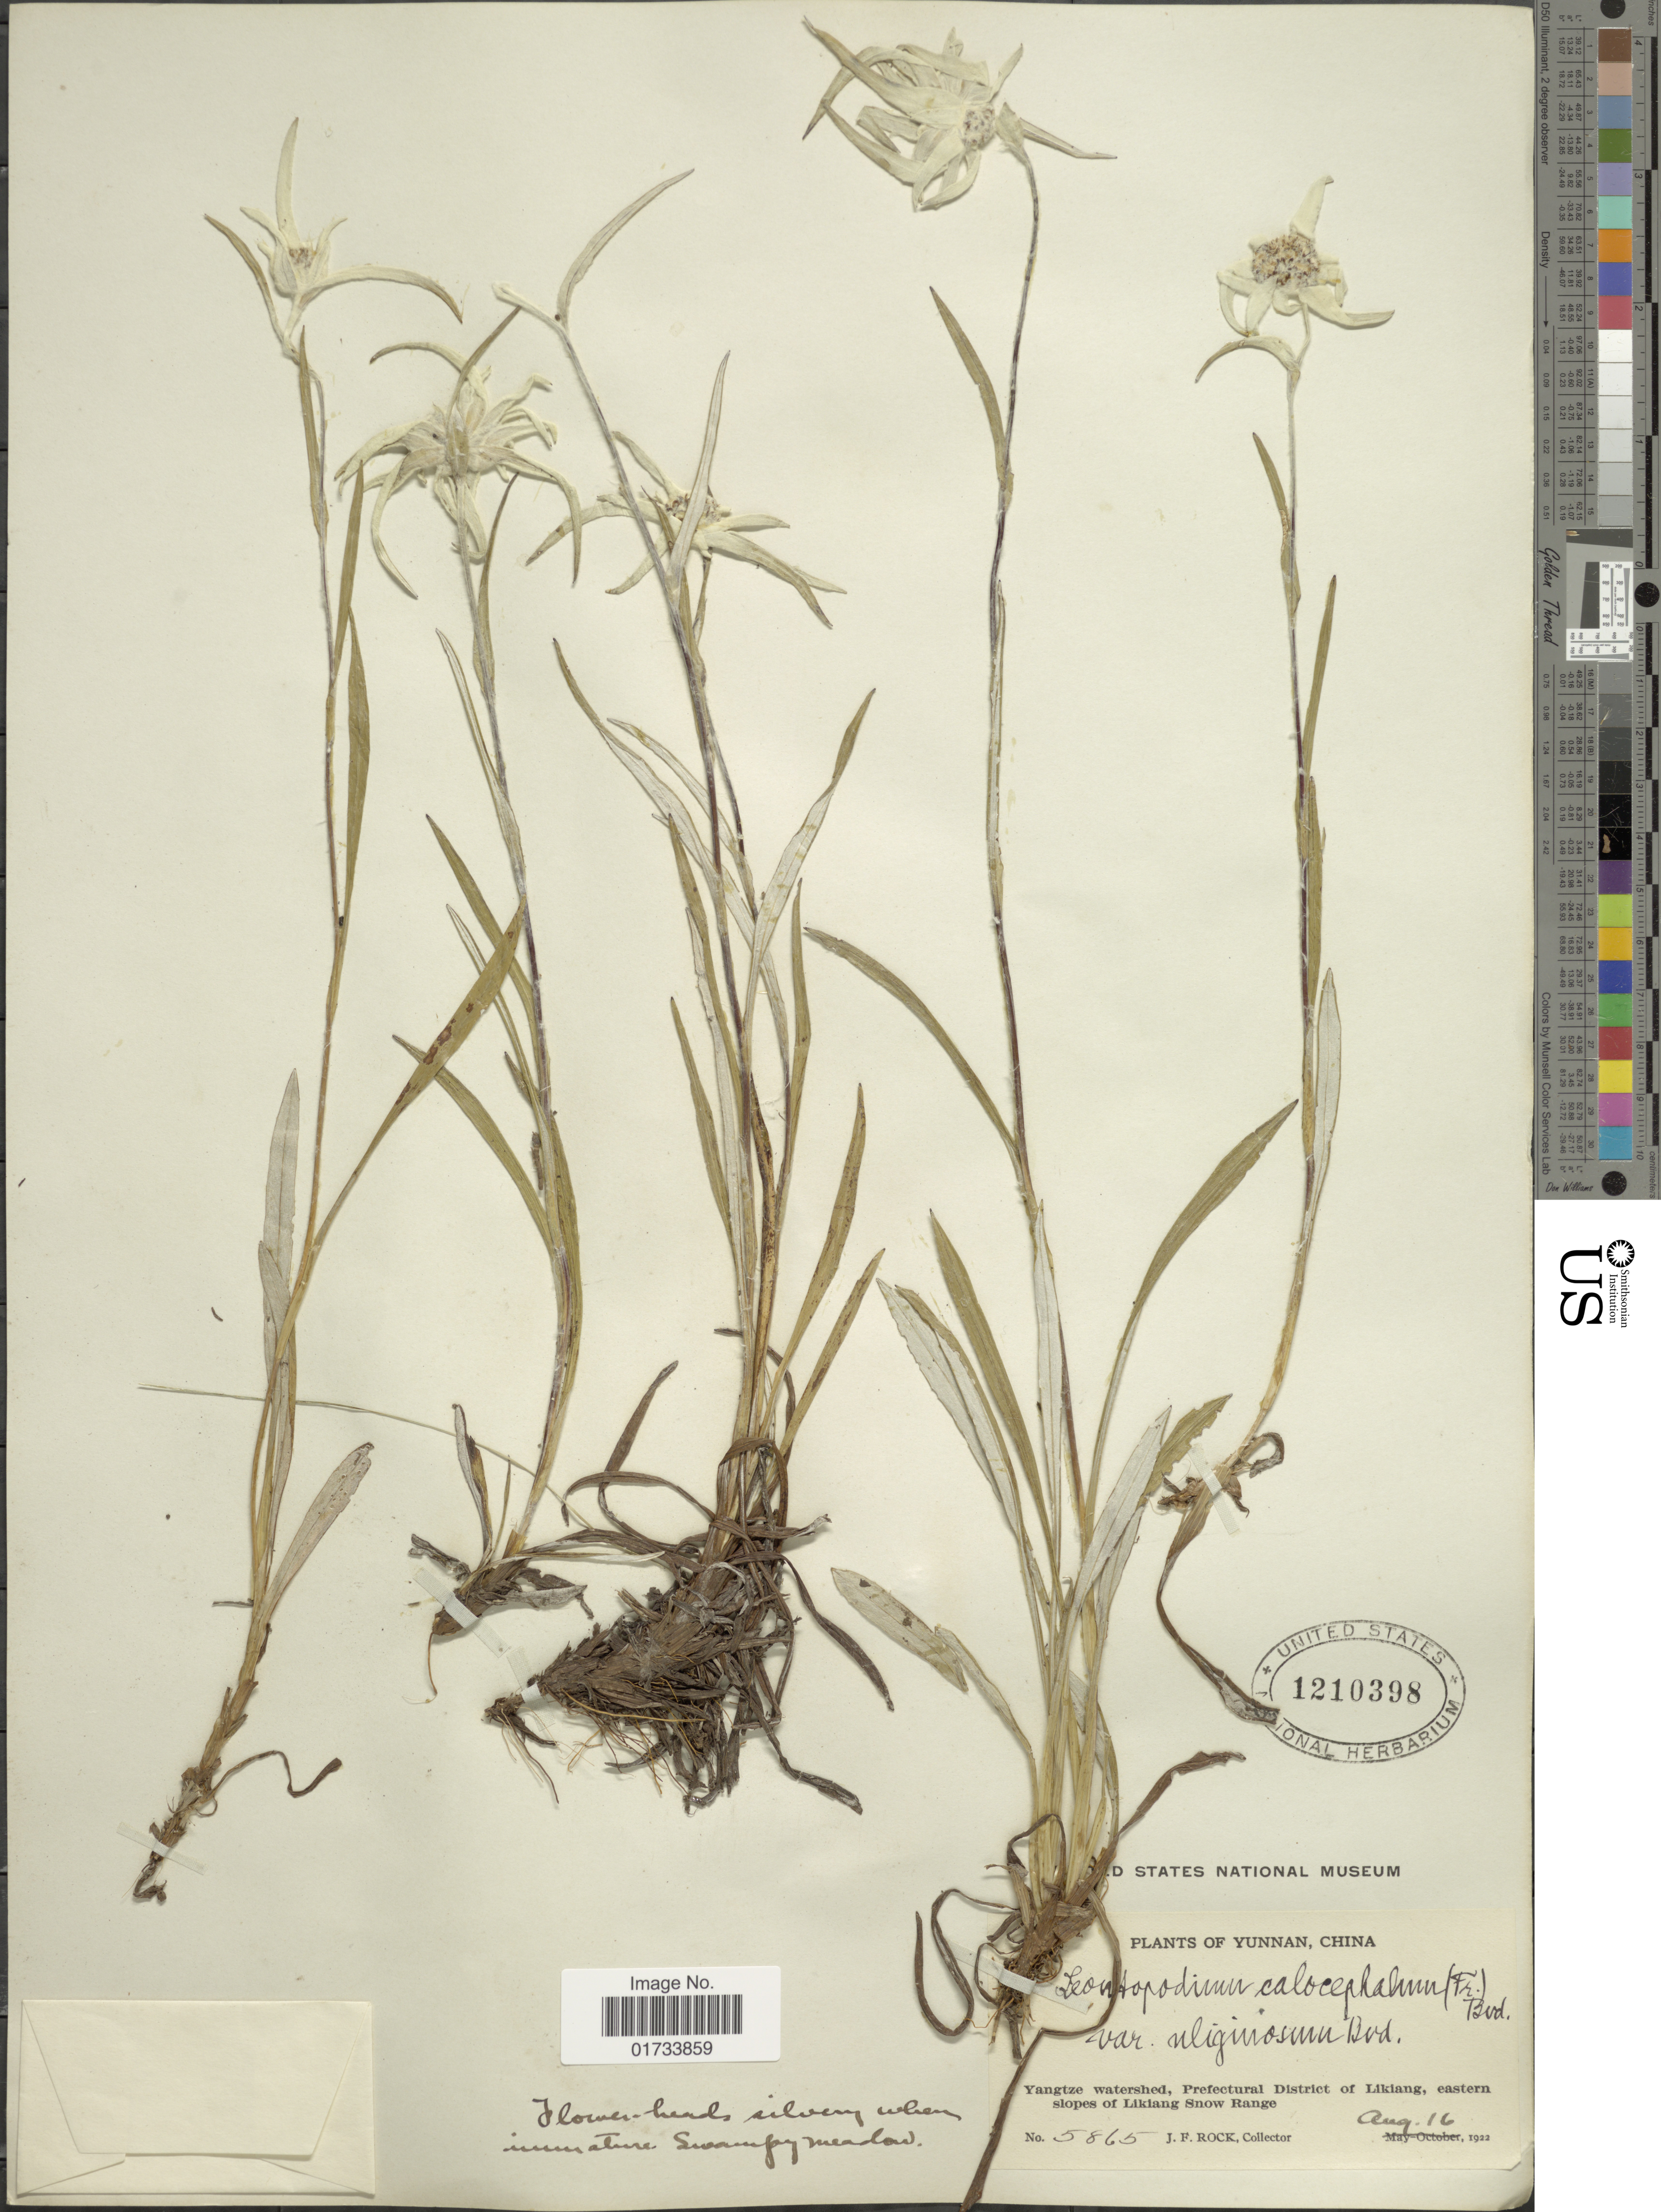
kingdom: Plantae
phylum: Tracheophyta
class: Magnoliopsida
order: Asterales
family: Asteraceae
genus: Leontopodium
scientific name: Leontopodium calocephalum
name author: (Franch.) Beauverd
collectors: J. Rock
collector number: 5865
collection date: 1922-08-16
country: China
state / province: Yunnan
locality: Yangtze watershed, Prefectural District of Likiang, eastern slopes of Likiang Snow Range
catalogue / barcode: US 1210398